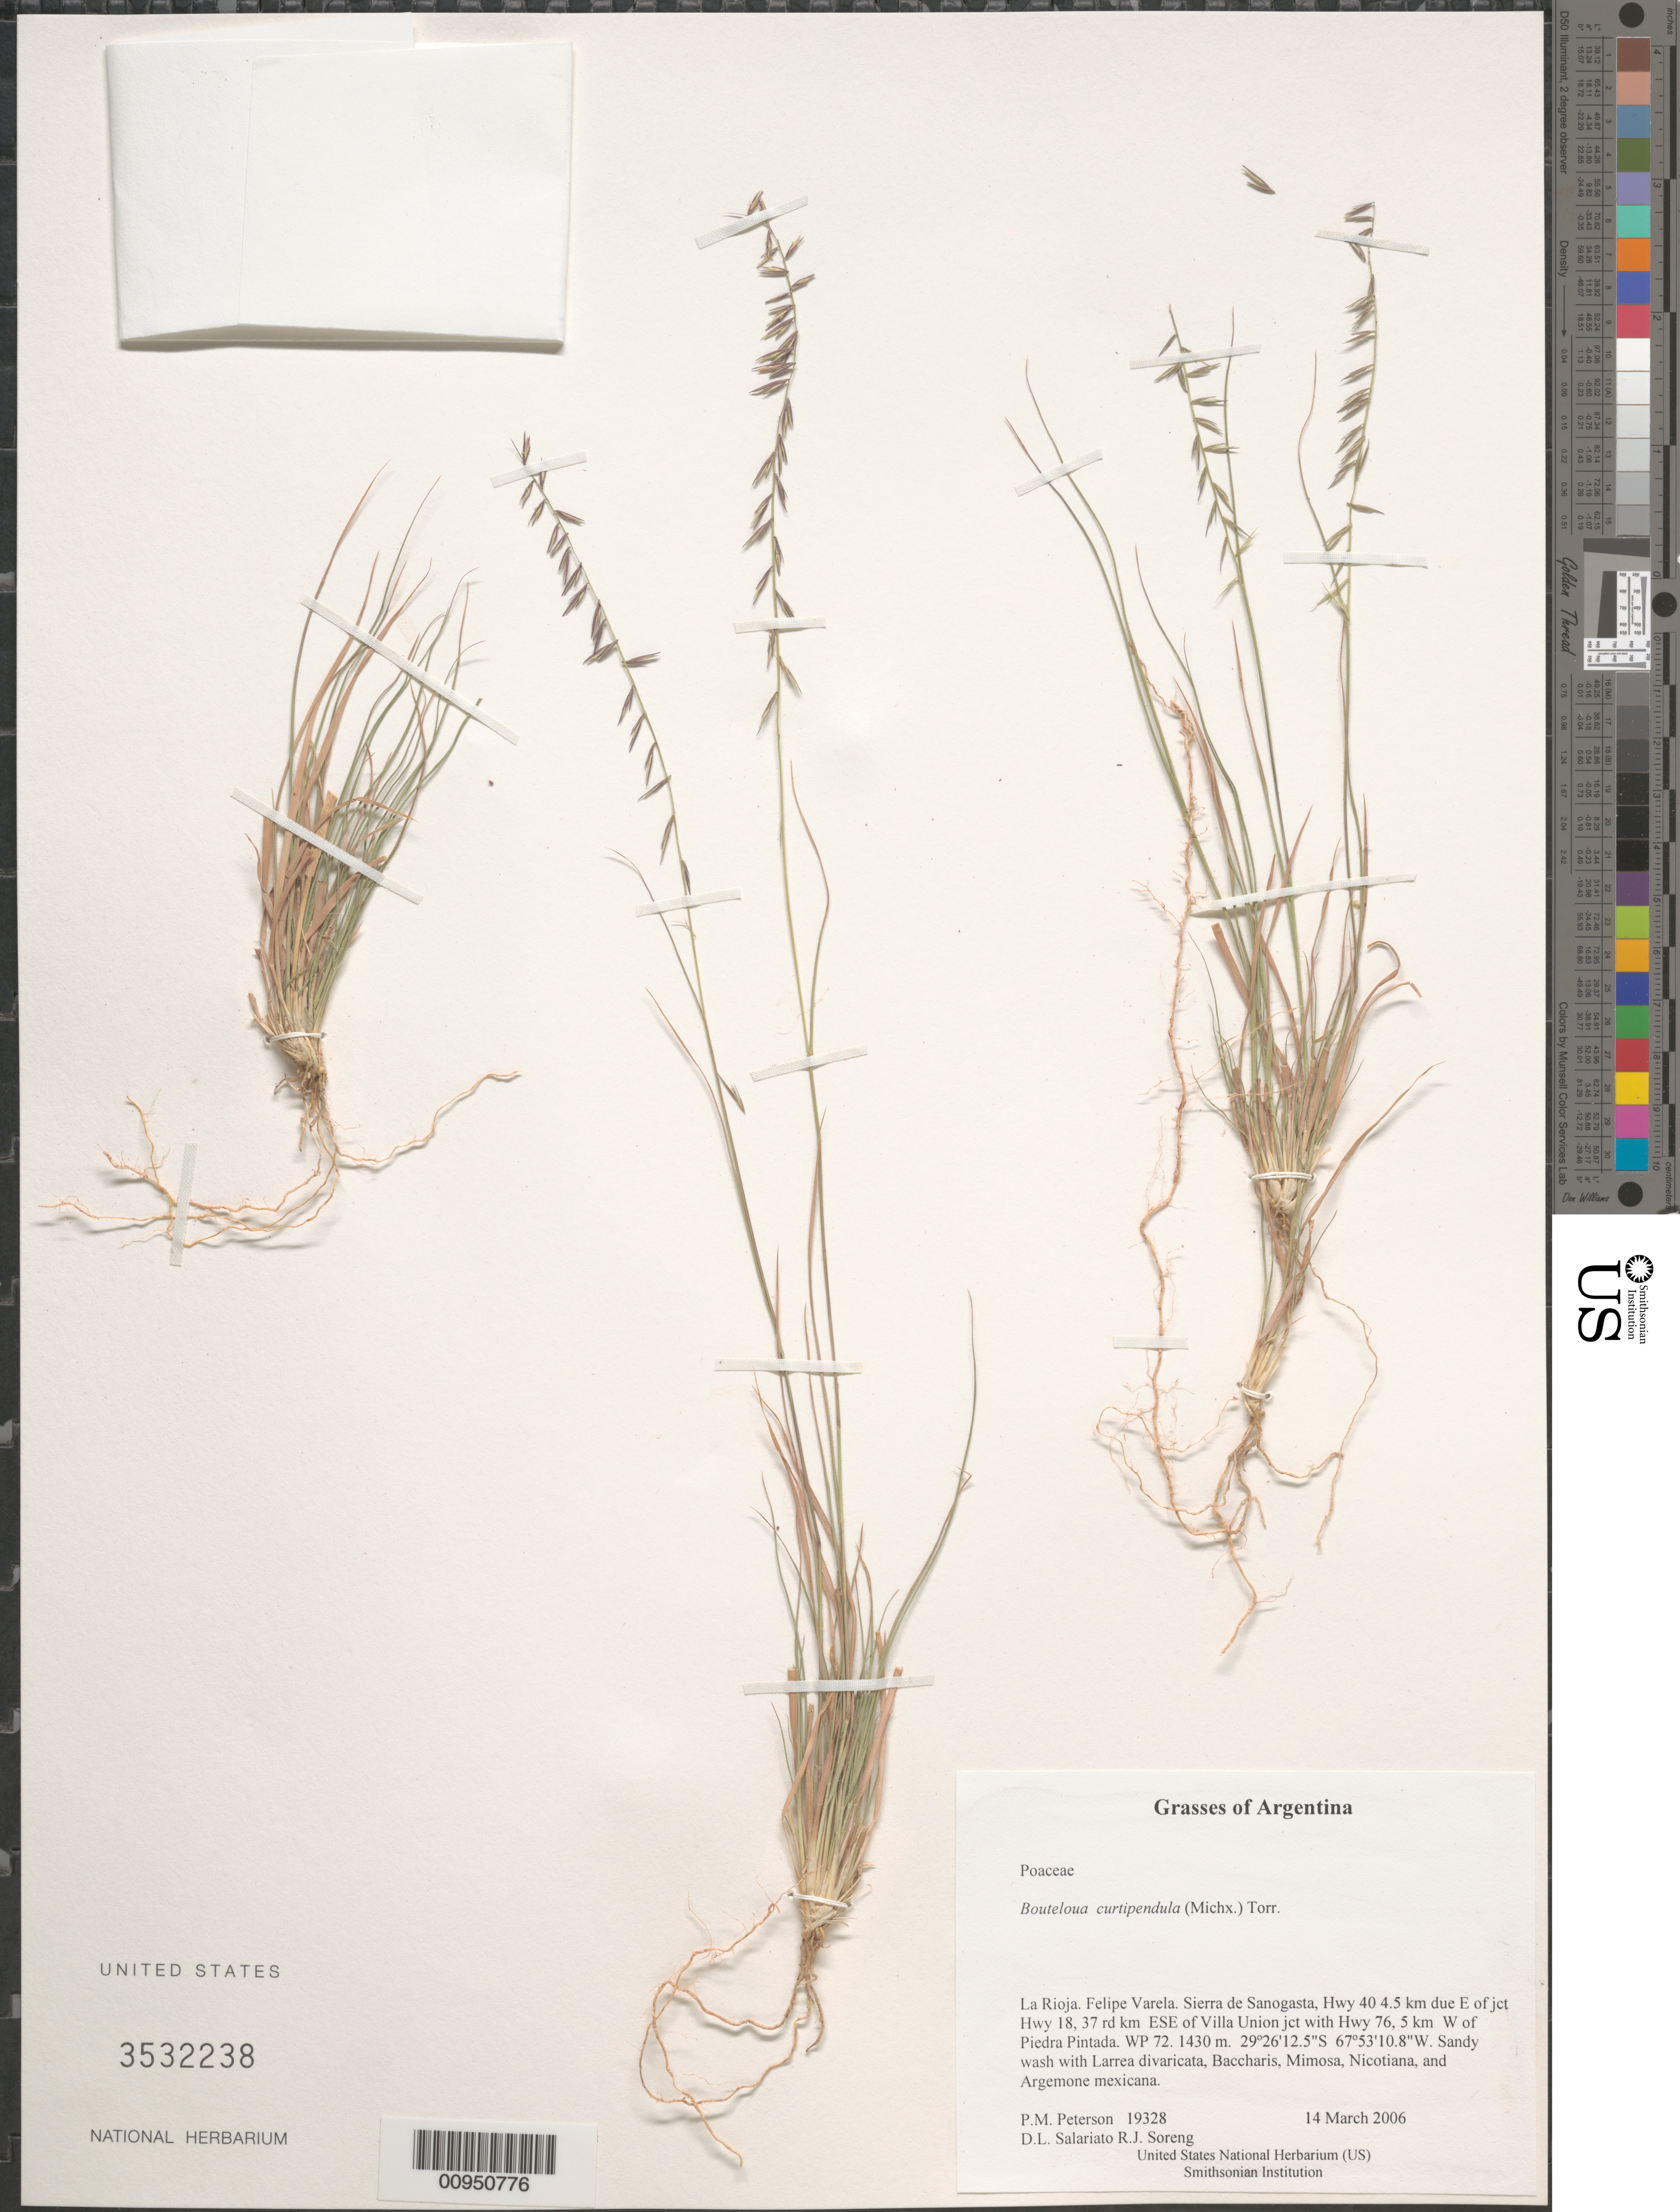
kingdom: Plantae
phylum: Tracheophyta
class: Liliopsida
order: Poales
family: Poaceae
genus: Bouteloua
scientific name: Bouteloua curtipendula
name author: (Michx.) Torr.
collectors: P. M. Peterson, R. J. Soreng, D. Salariato & A. Panizza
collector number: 19328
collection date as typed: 14 Mar 2006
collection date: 2006-03-14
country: Argentina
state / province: La Rioja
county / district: Felipe Varela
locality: Sierra de Sanogasta, Hwy 40 4.5 km due E of jct Hwy 18, 37 rd km ESE of Villa Union jct with Hwy 76, 5 km W of Piedra Pintada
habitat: Sandy wash with Larrea divaricata, Baccharis, Mimosa, Nicotiana, and Argemone mexicana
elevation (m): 1430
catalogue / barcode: US 3532238